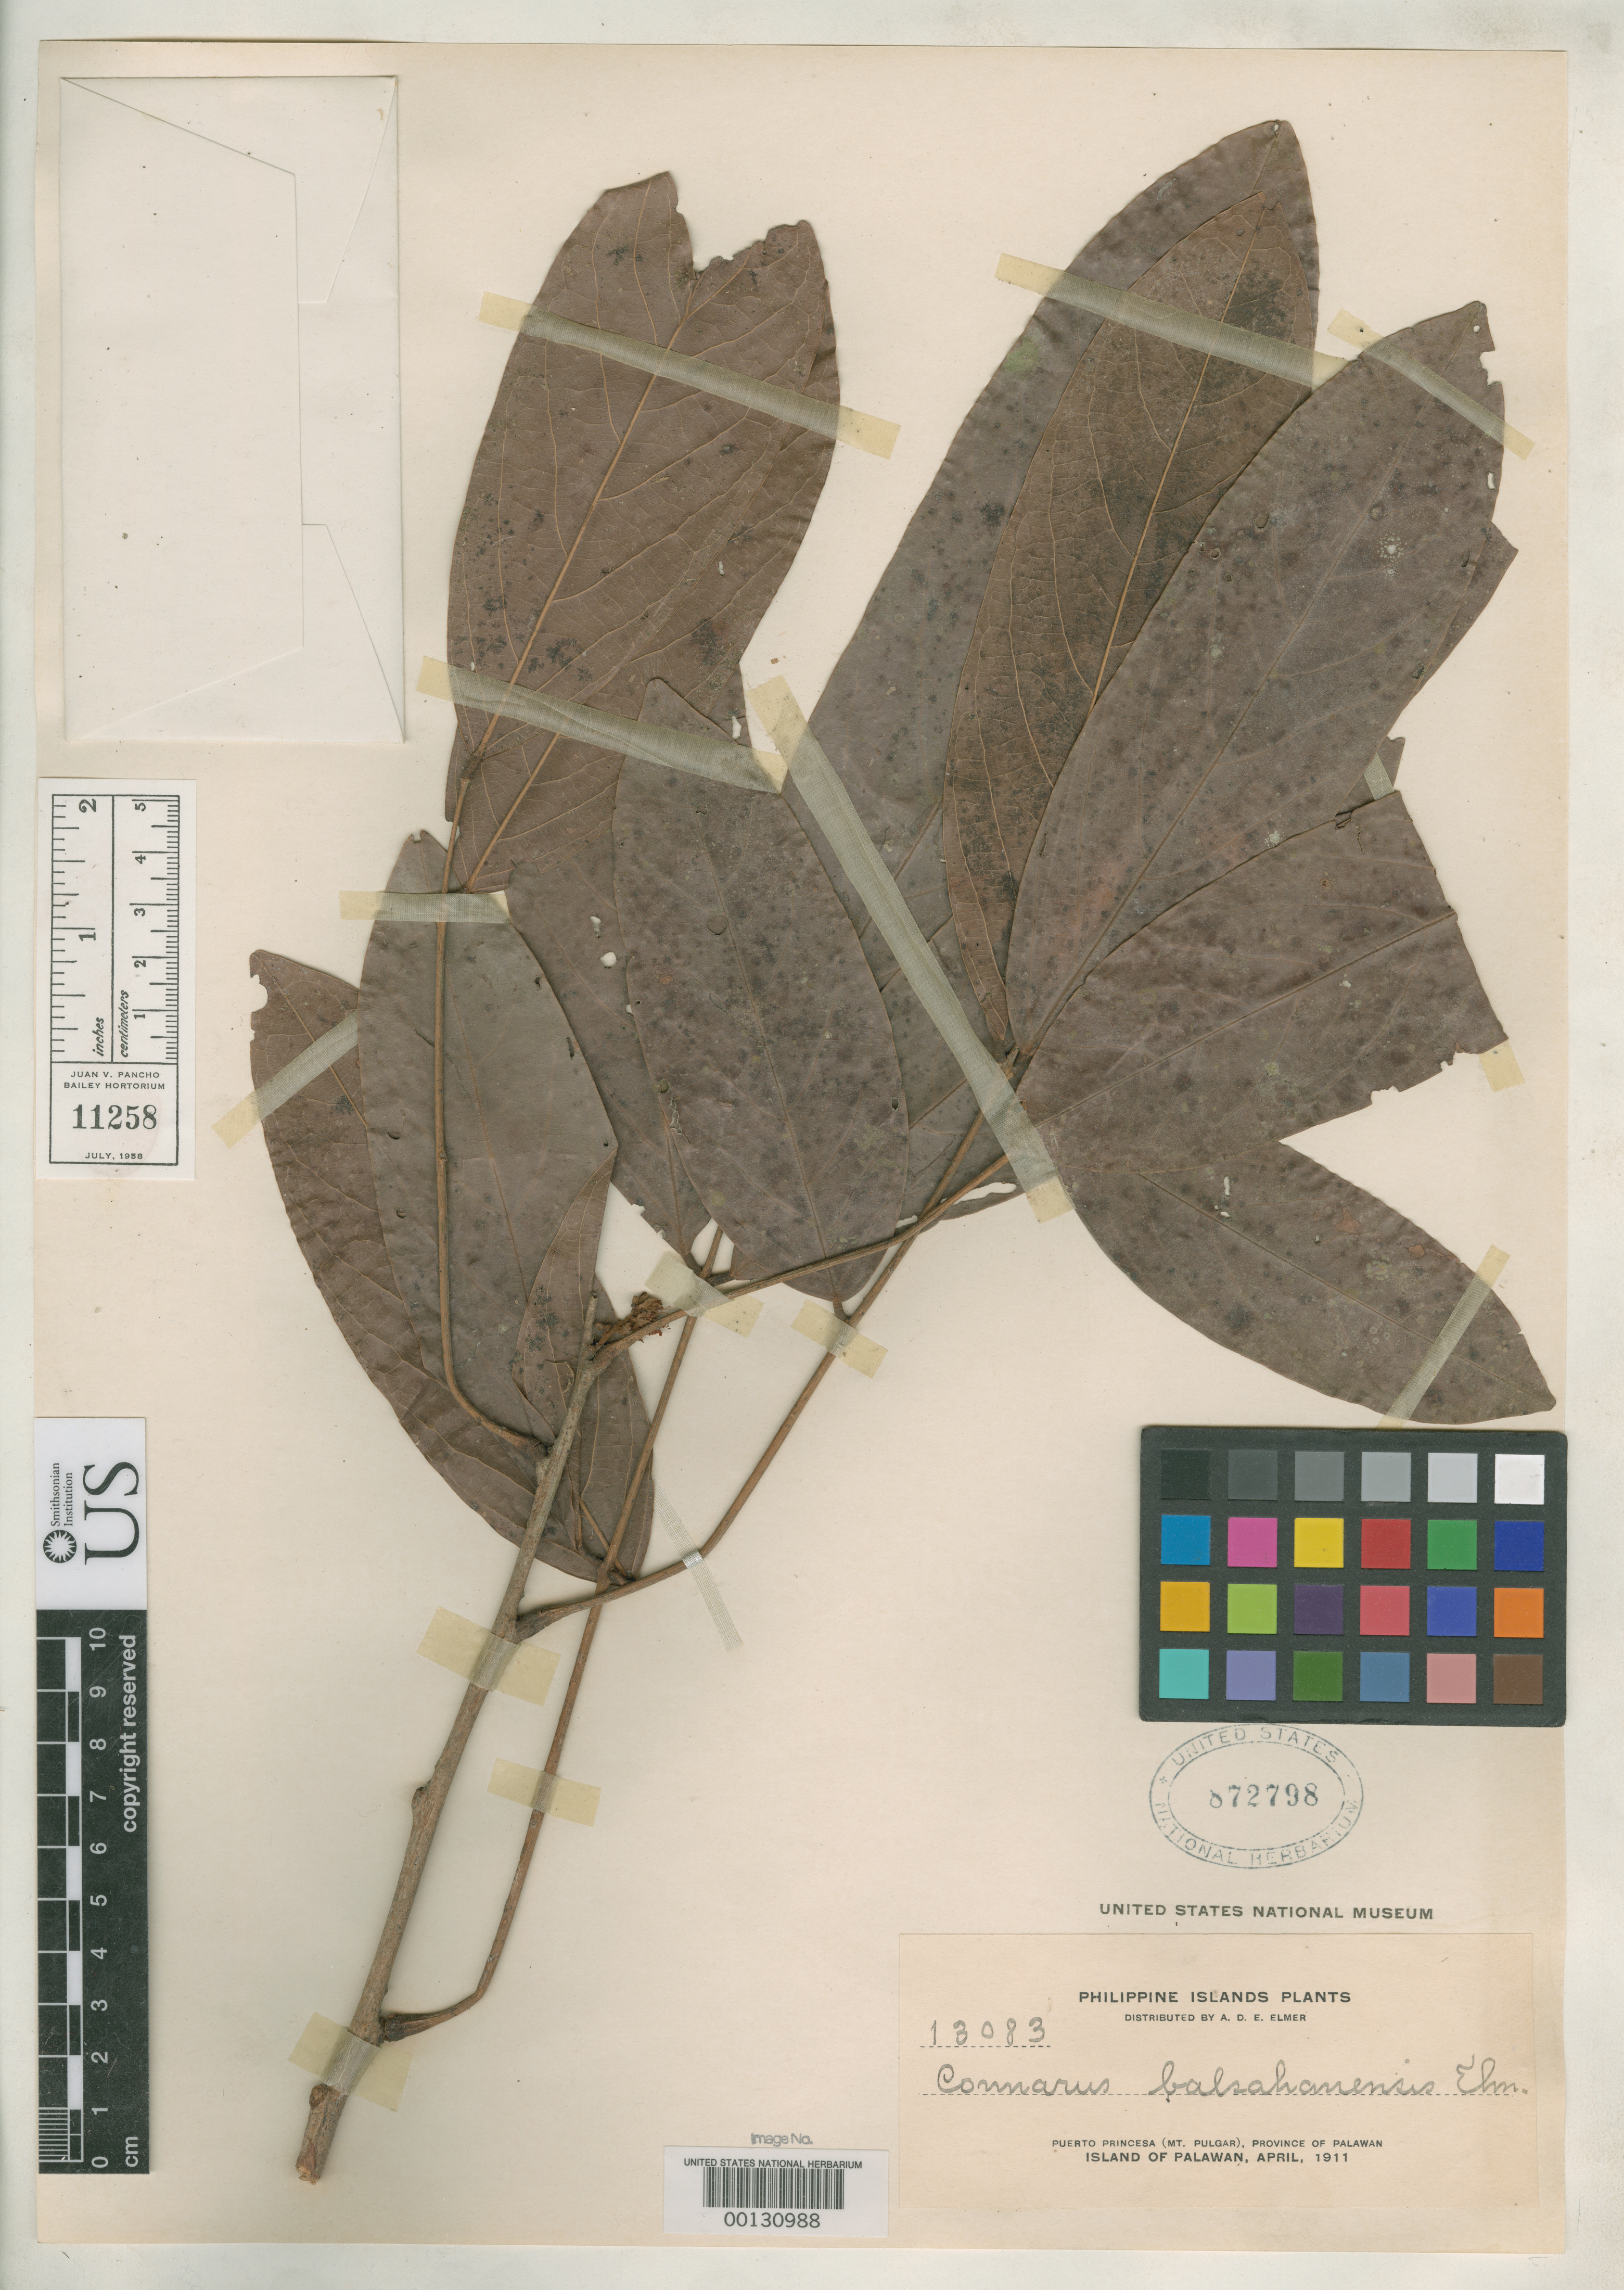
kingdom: Plantae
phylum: Tracheophyta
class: Magnoliopsida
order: Oxalidales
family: Connaraceae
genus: Connarus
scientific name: Connarus balsahanensis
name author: Elmer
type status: Isotype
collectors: A. D. E. Elmer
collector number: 13083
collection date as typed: Apr 1911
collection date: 1911-04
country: Philippines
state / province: Mimaropa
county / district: Palawan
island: Palawan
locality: Puerto Princesa, Mt. Pulgar.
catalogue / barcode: US 872798